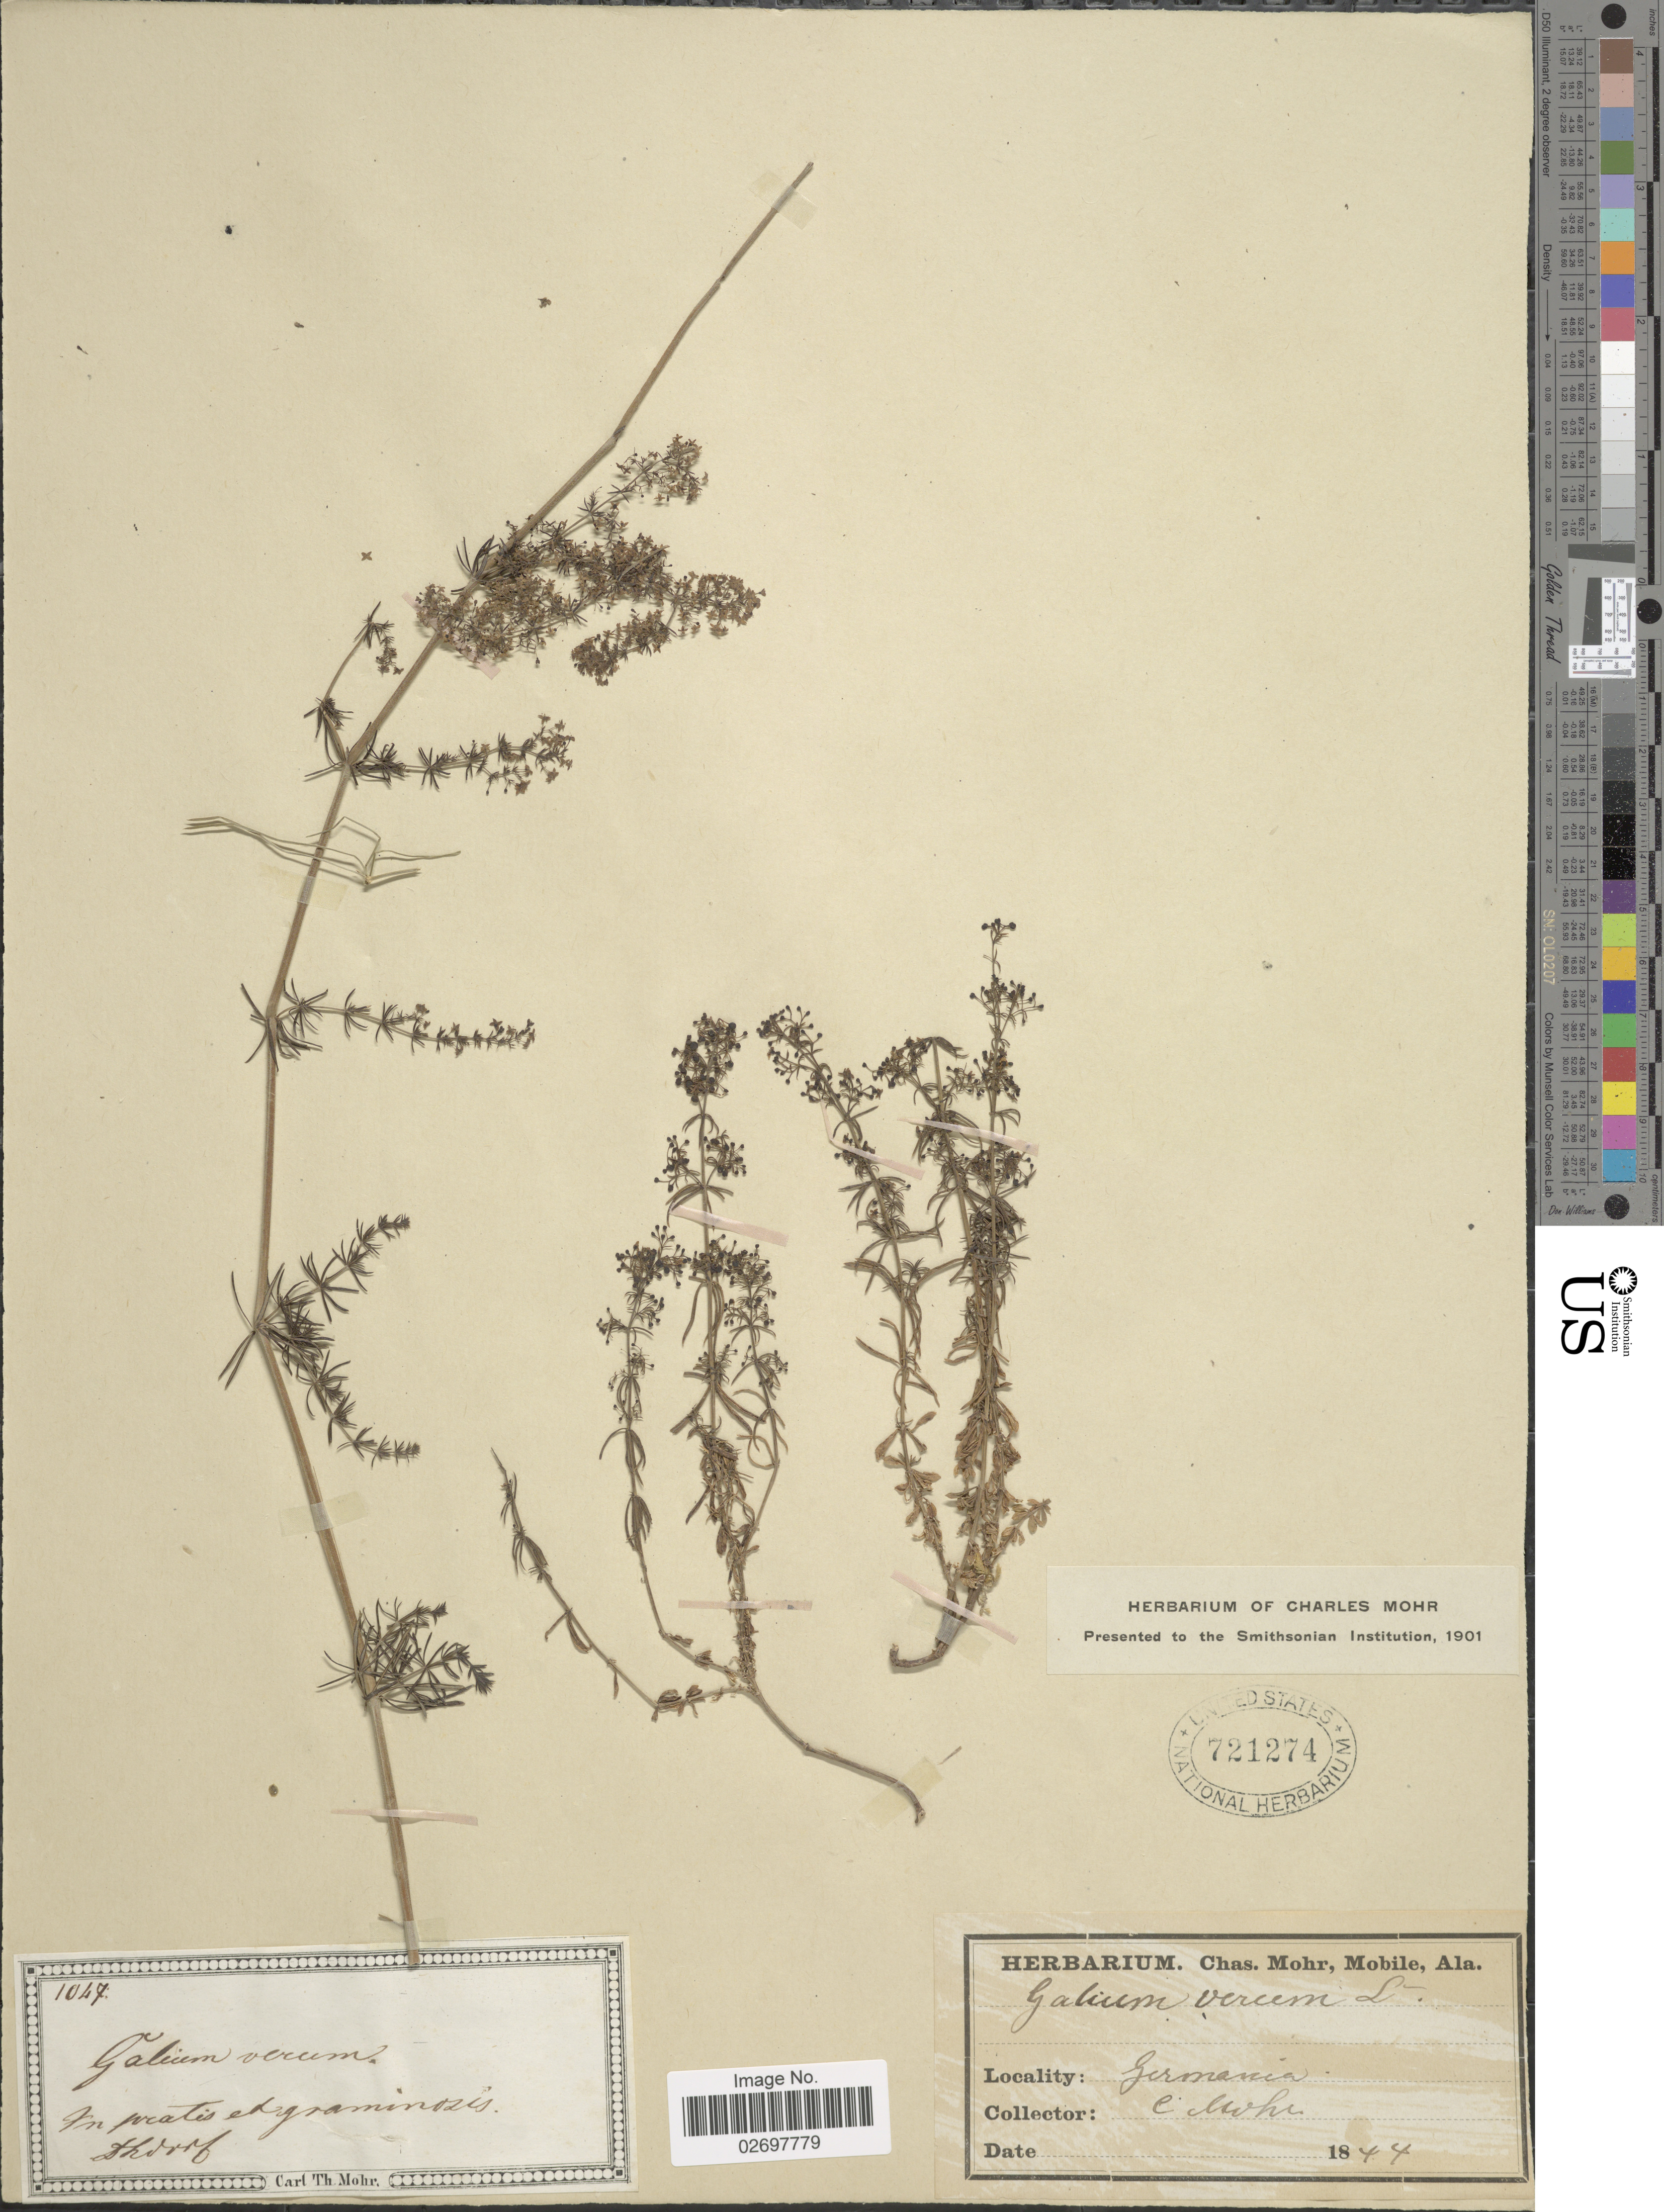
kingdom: Plantae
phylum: Tracheophyta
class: Magnoliopsida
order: Gentianales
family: Rubiaceae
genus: Galium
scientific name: Galium verum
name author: L.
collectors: C. T. Mohr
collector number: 1047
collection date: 1844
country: Germany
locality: In pratis ad graminosis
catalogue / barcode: US 721274